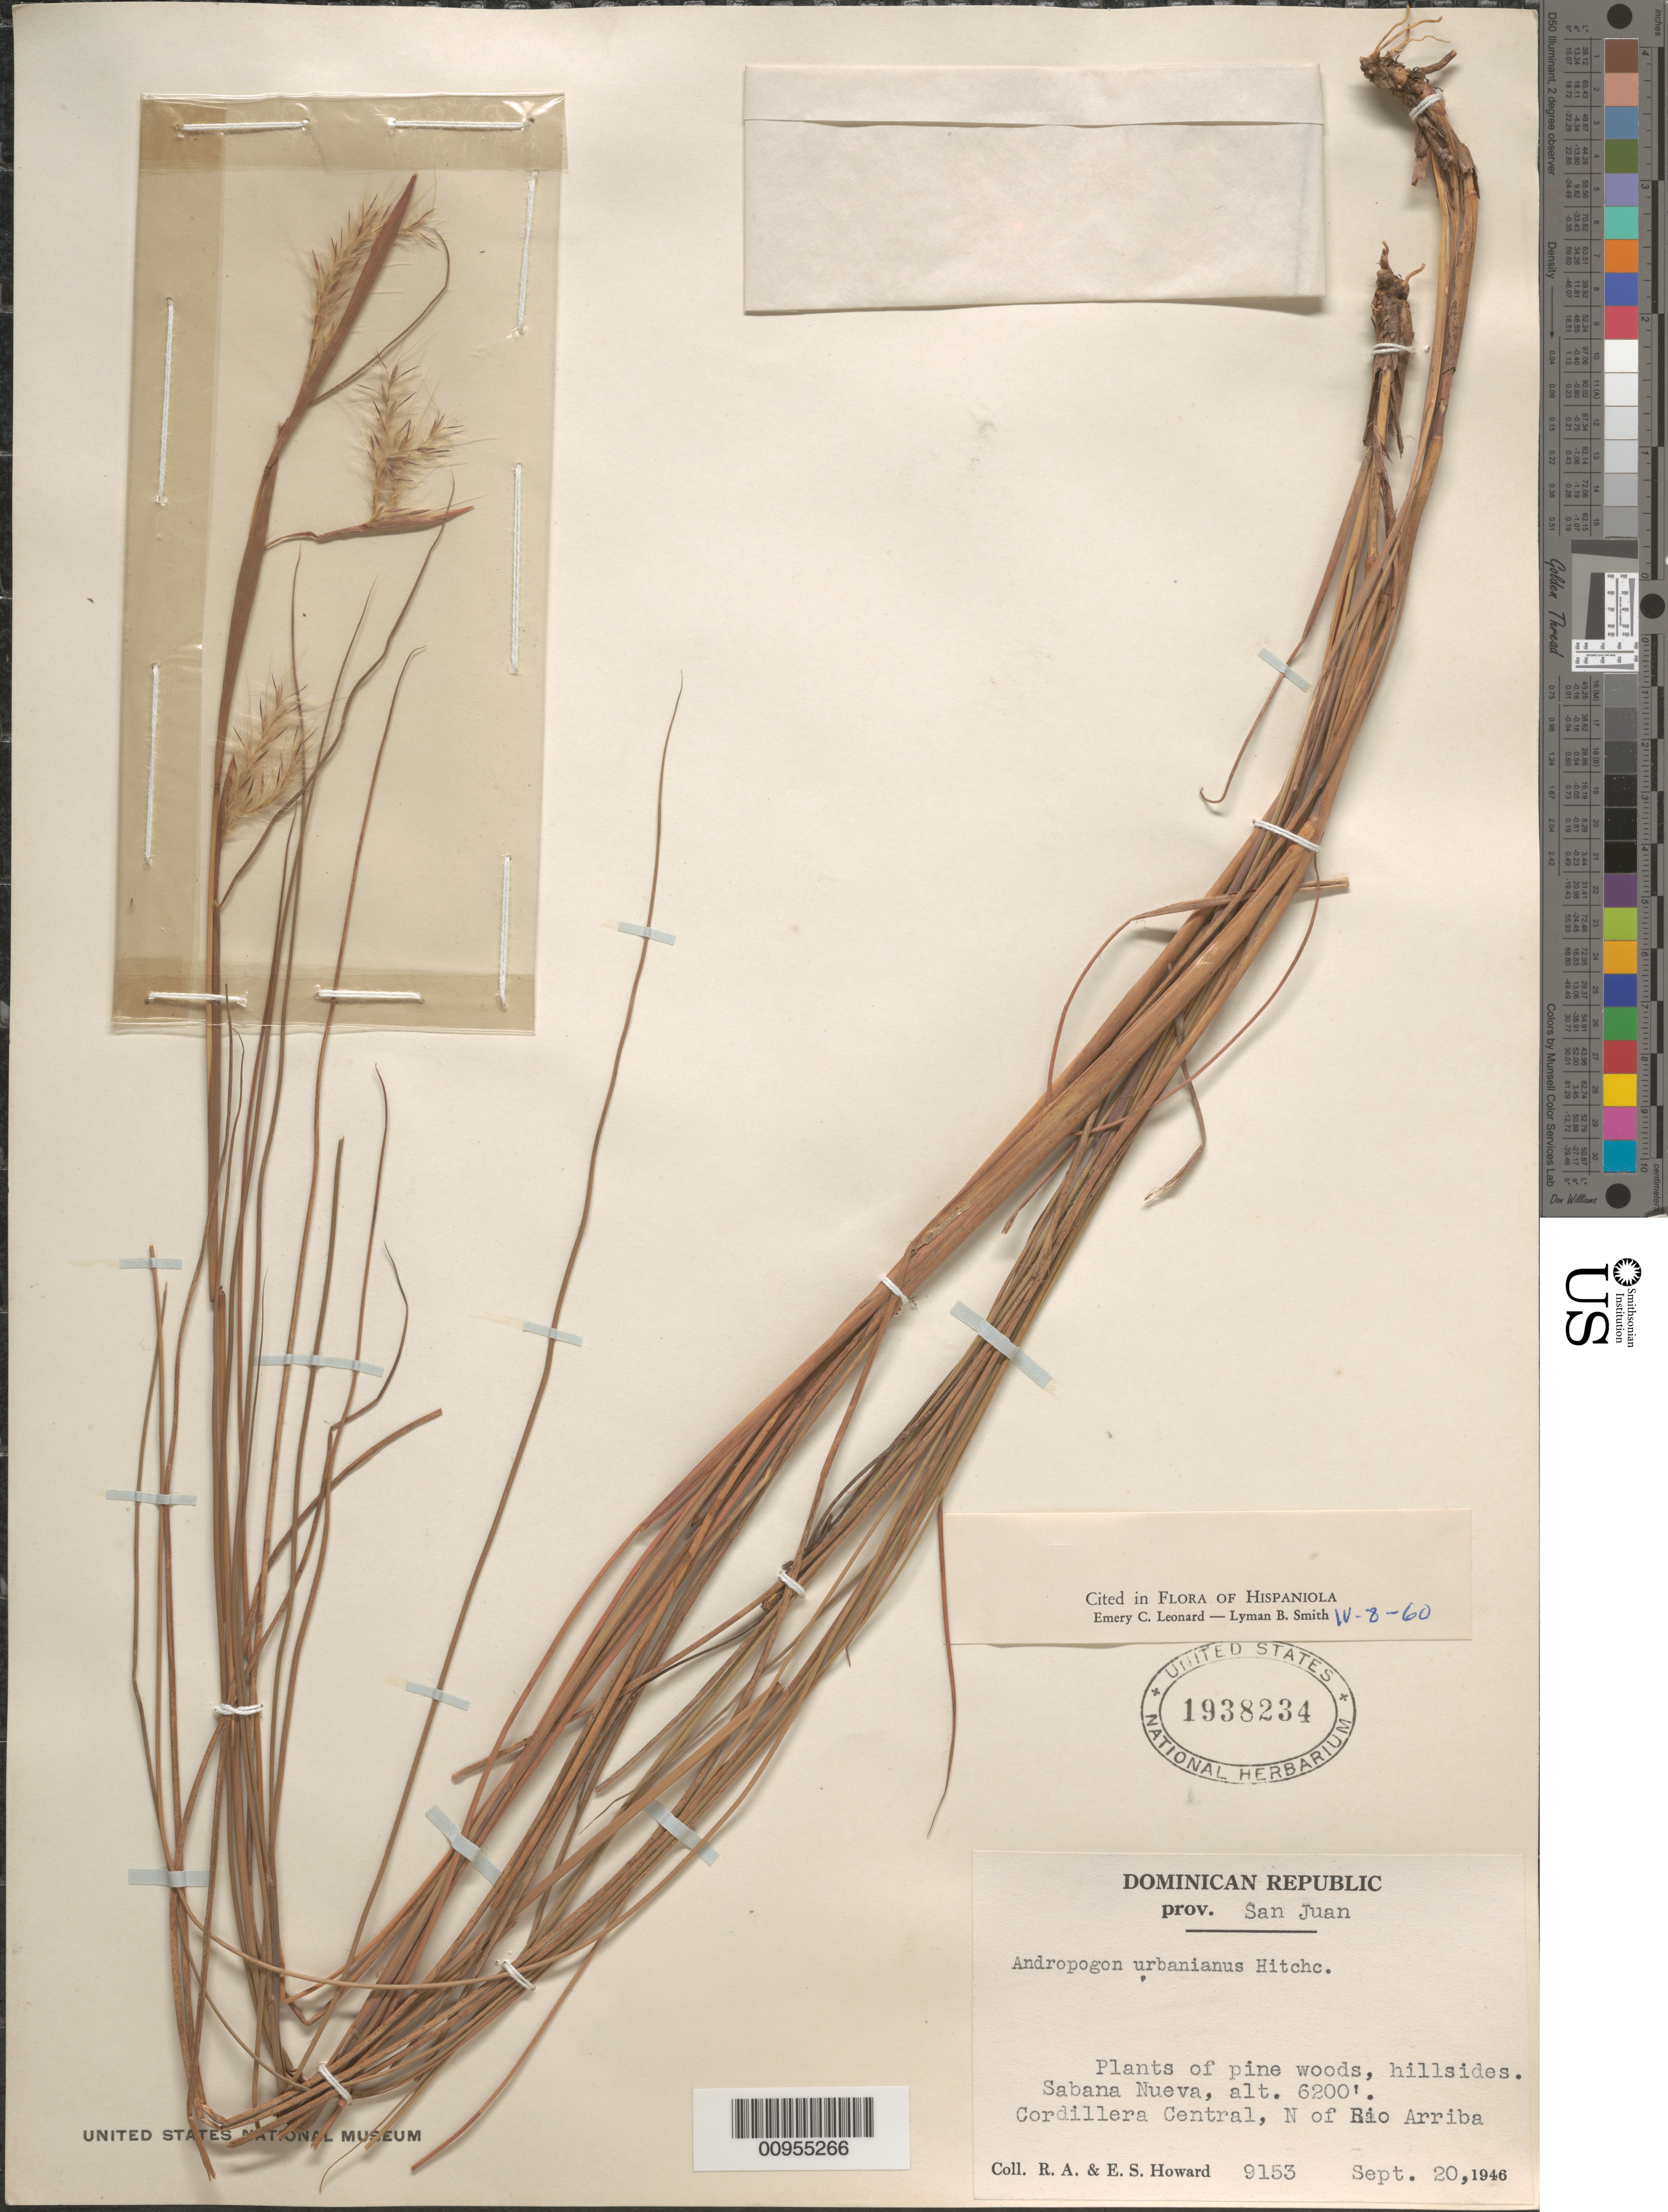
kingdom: Plantae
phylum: Tracheophyta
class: Liliopsida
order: Poales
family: Poaceae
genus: Andropogon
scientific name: Andropogon urbanianus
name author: Hitchc.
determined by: Leonard, E. S.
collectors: R. A. Howard & E. S. Howard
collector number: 9153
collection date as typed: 20 Sep 1946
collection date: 1946-09-20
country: Dominican Republic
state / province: San Juan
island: Hispaniola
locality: Cordillera Central, Sabana Nueva, N of Rio Arriba.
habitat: Pine woods, hillsides.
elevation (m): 1890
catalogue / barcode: US 1938234